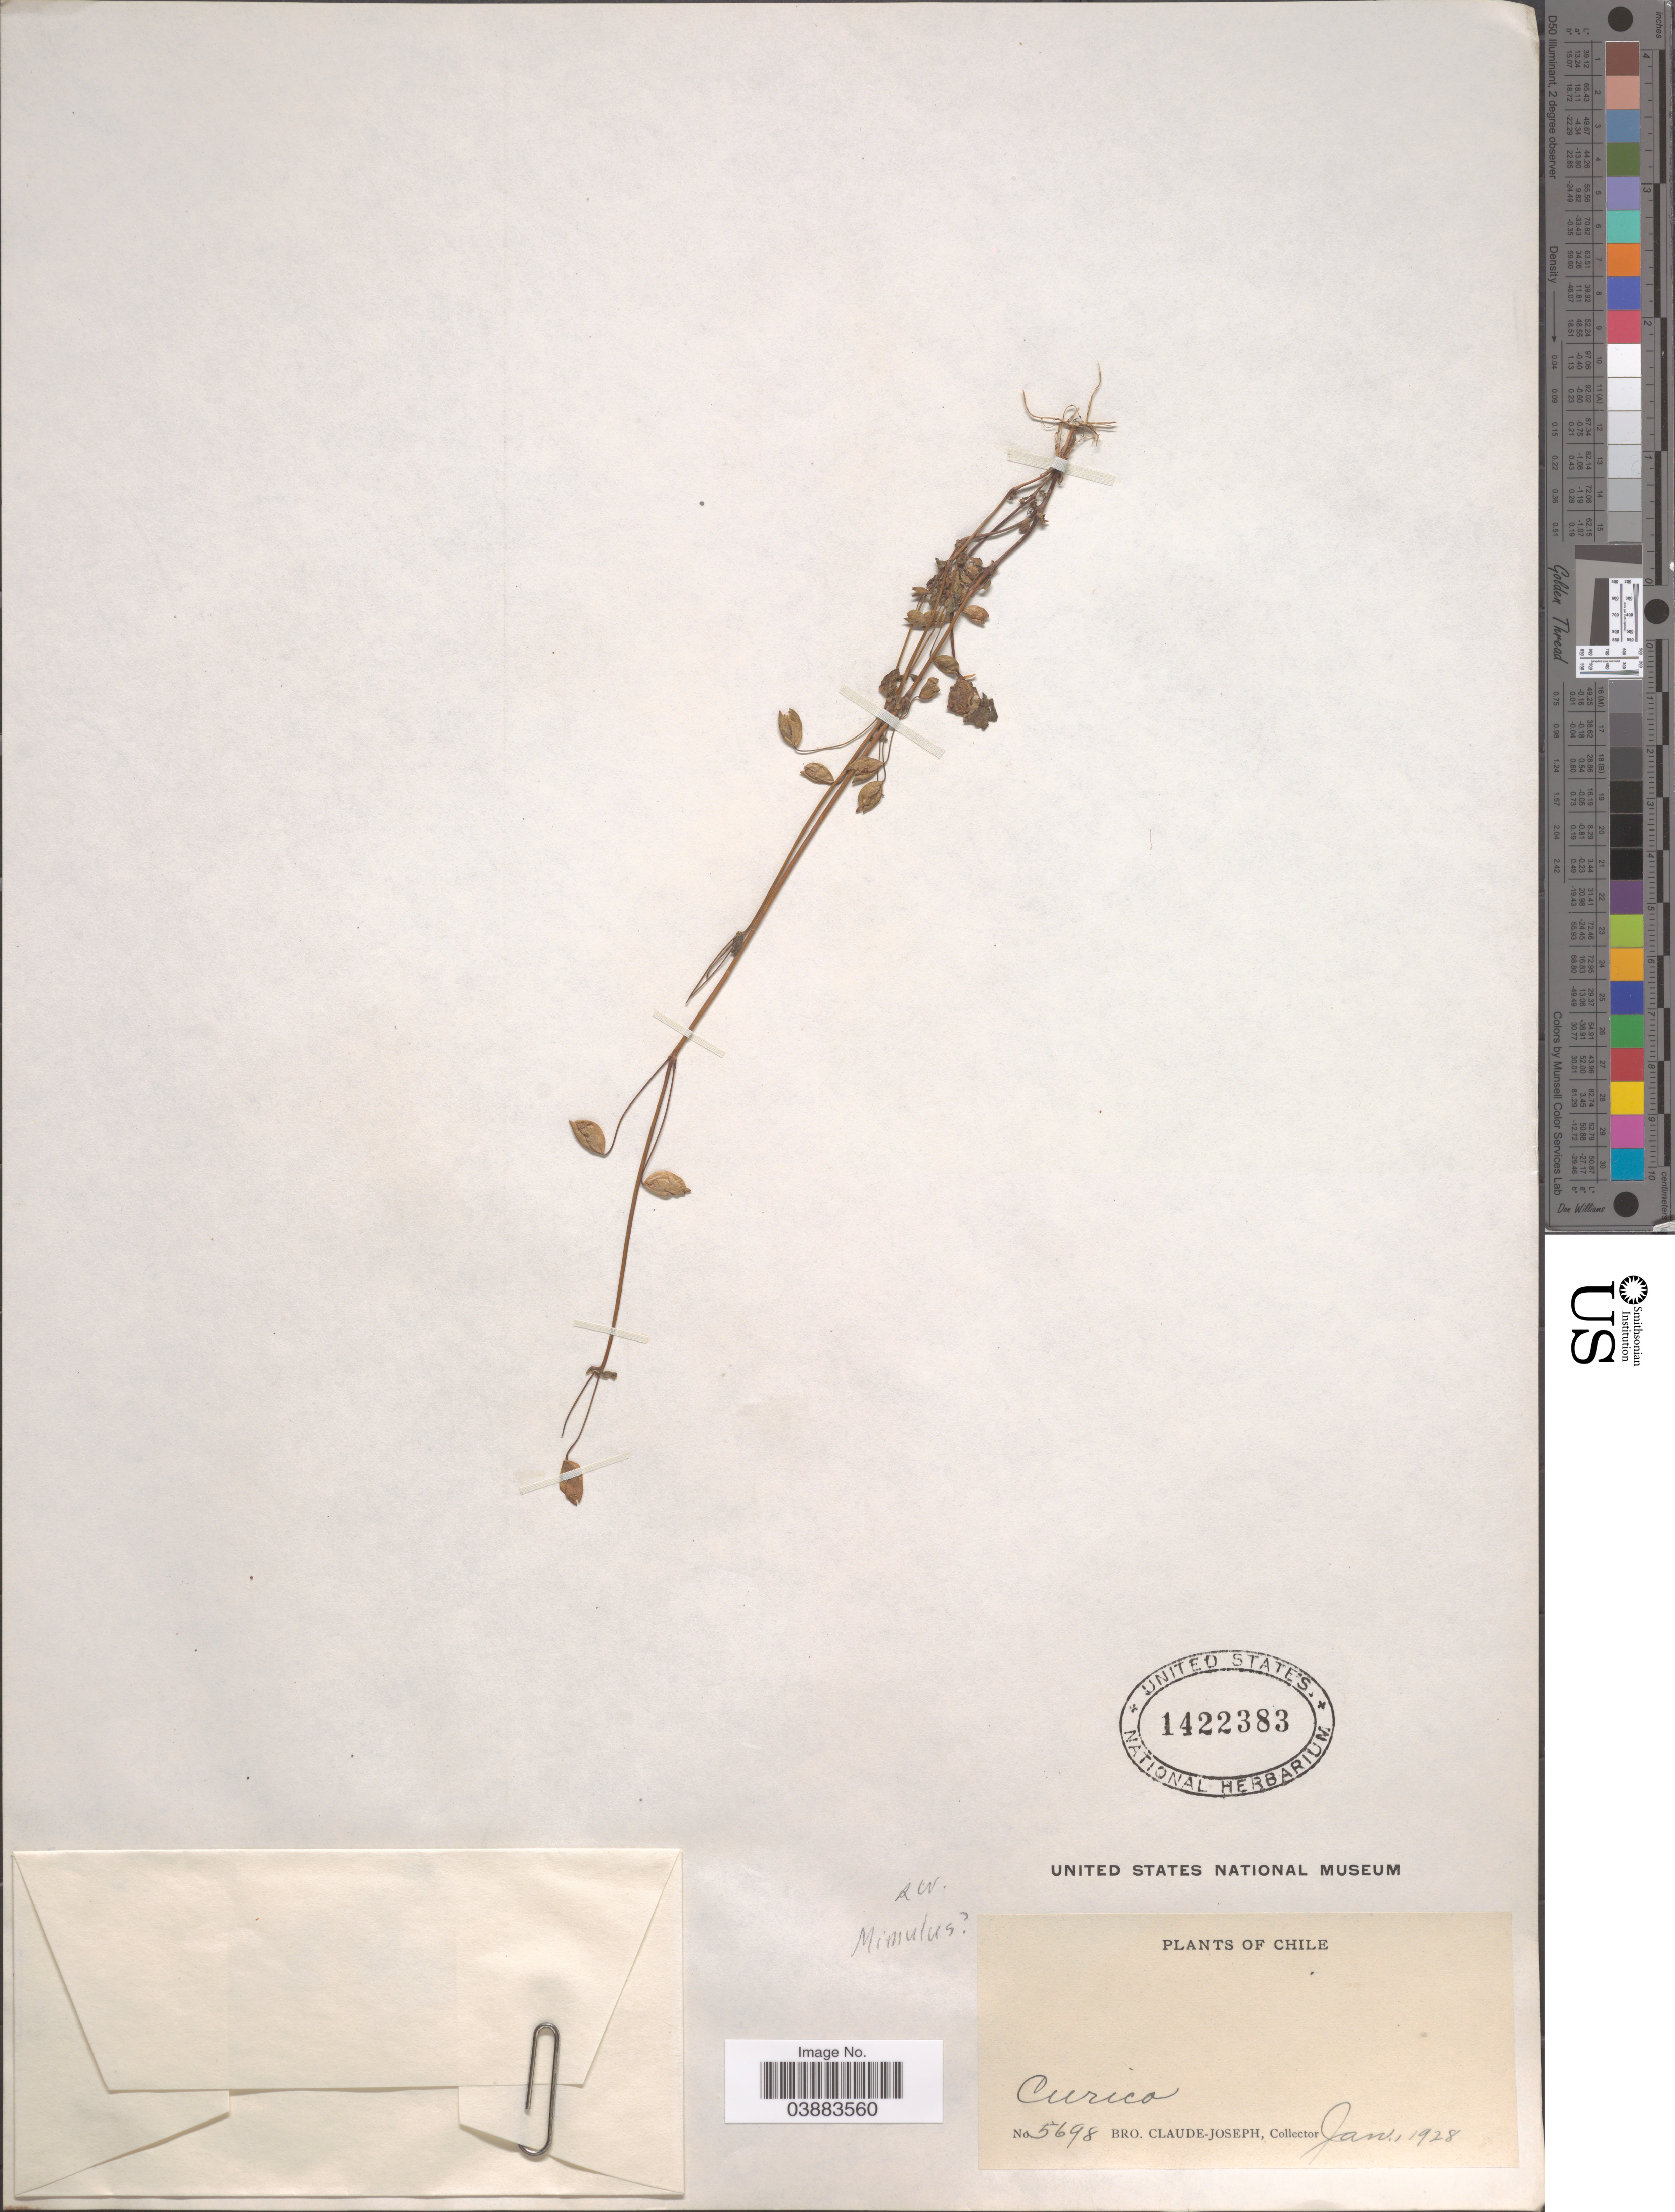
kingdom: Plantae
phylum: Tracheophyta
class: Magnoliopsida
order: Lamiales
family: Phrymaceae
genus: Mimulus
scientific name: Mimulus sp.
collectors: Bro. Claude-Joseph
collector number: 5698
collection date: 1928-01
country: Chile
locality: Curico.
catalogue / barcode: US 1422383